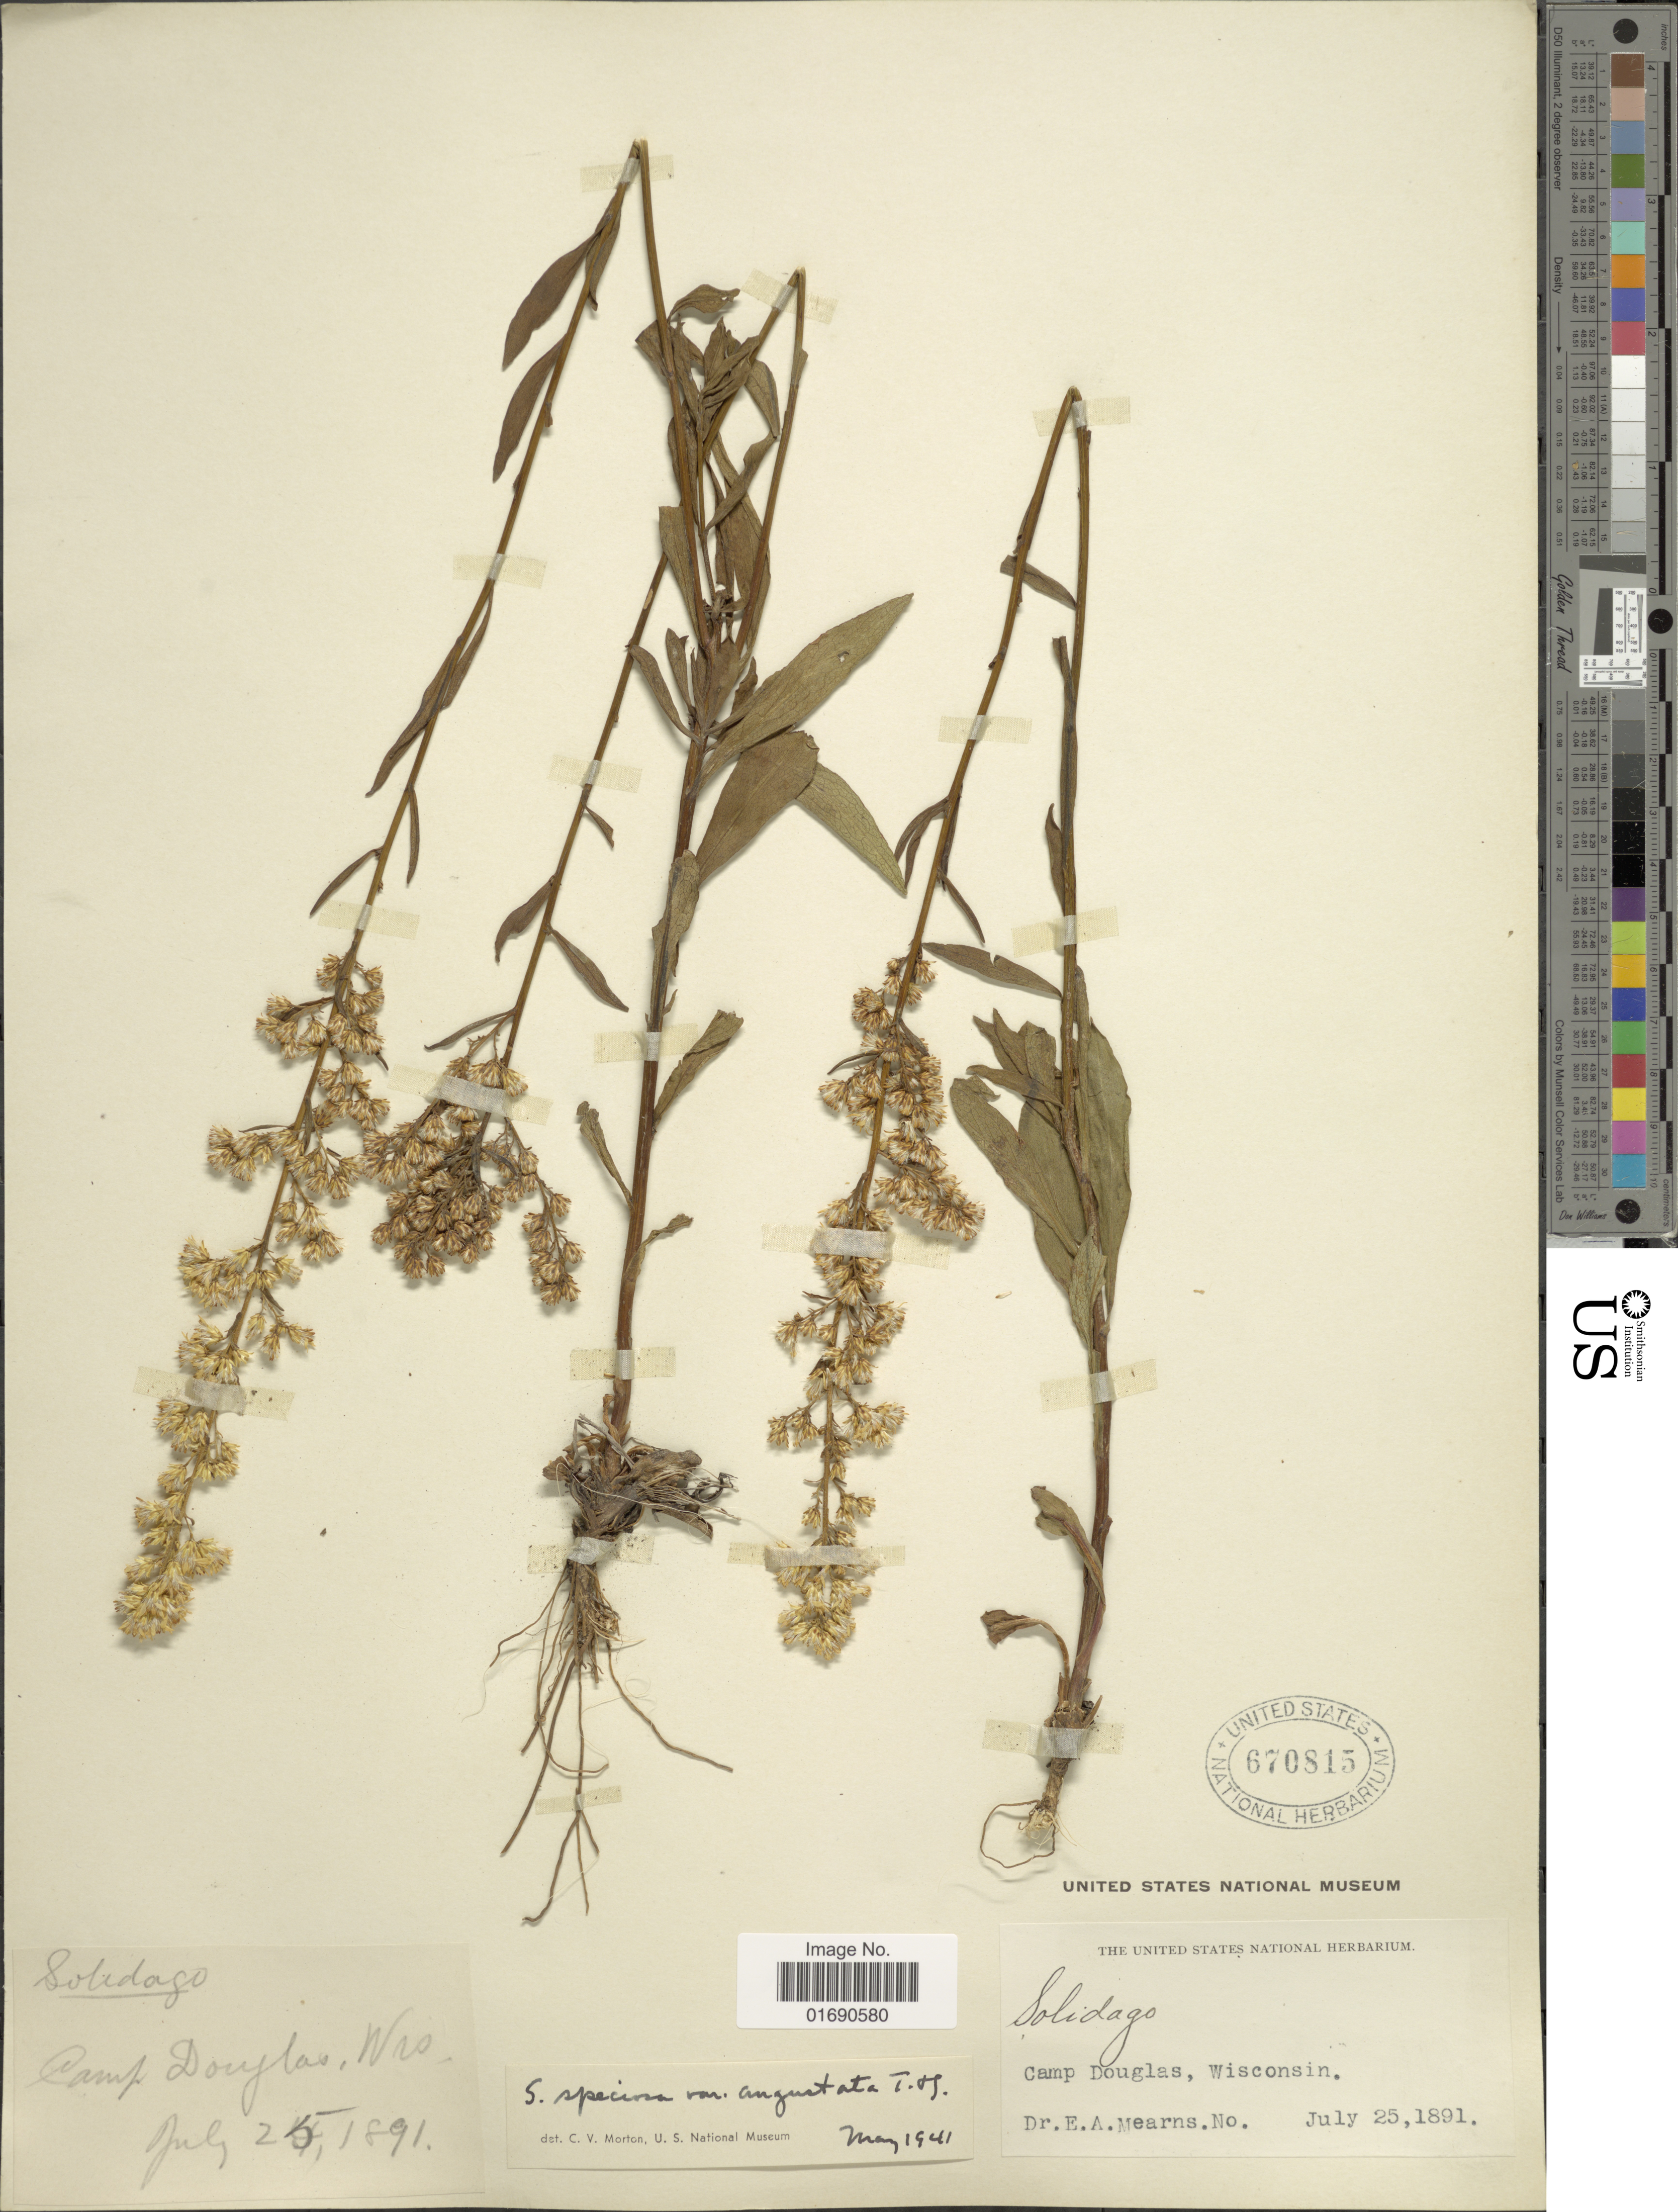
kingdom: Plantae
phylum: Tracheophyta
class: Magnoliopsida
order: Asterales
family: Asteraceae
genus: Solidago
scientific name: Solidago speciosa var. angustata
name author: Torr. & A. Gray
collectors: E. A. Mearns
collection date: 1891-07-25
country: United States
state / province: Wisconsin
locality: Camp Douglas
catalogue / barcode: US 670815